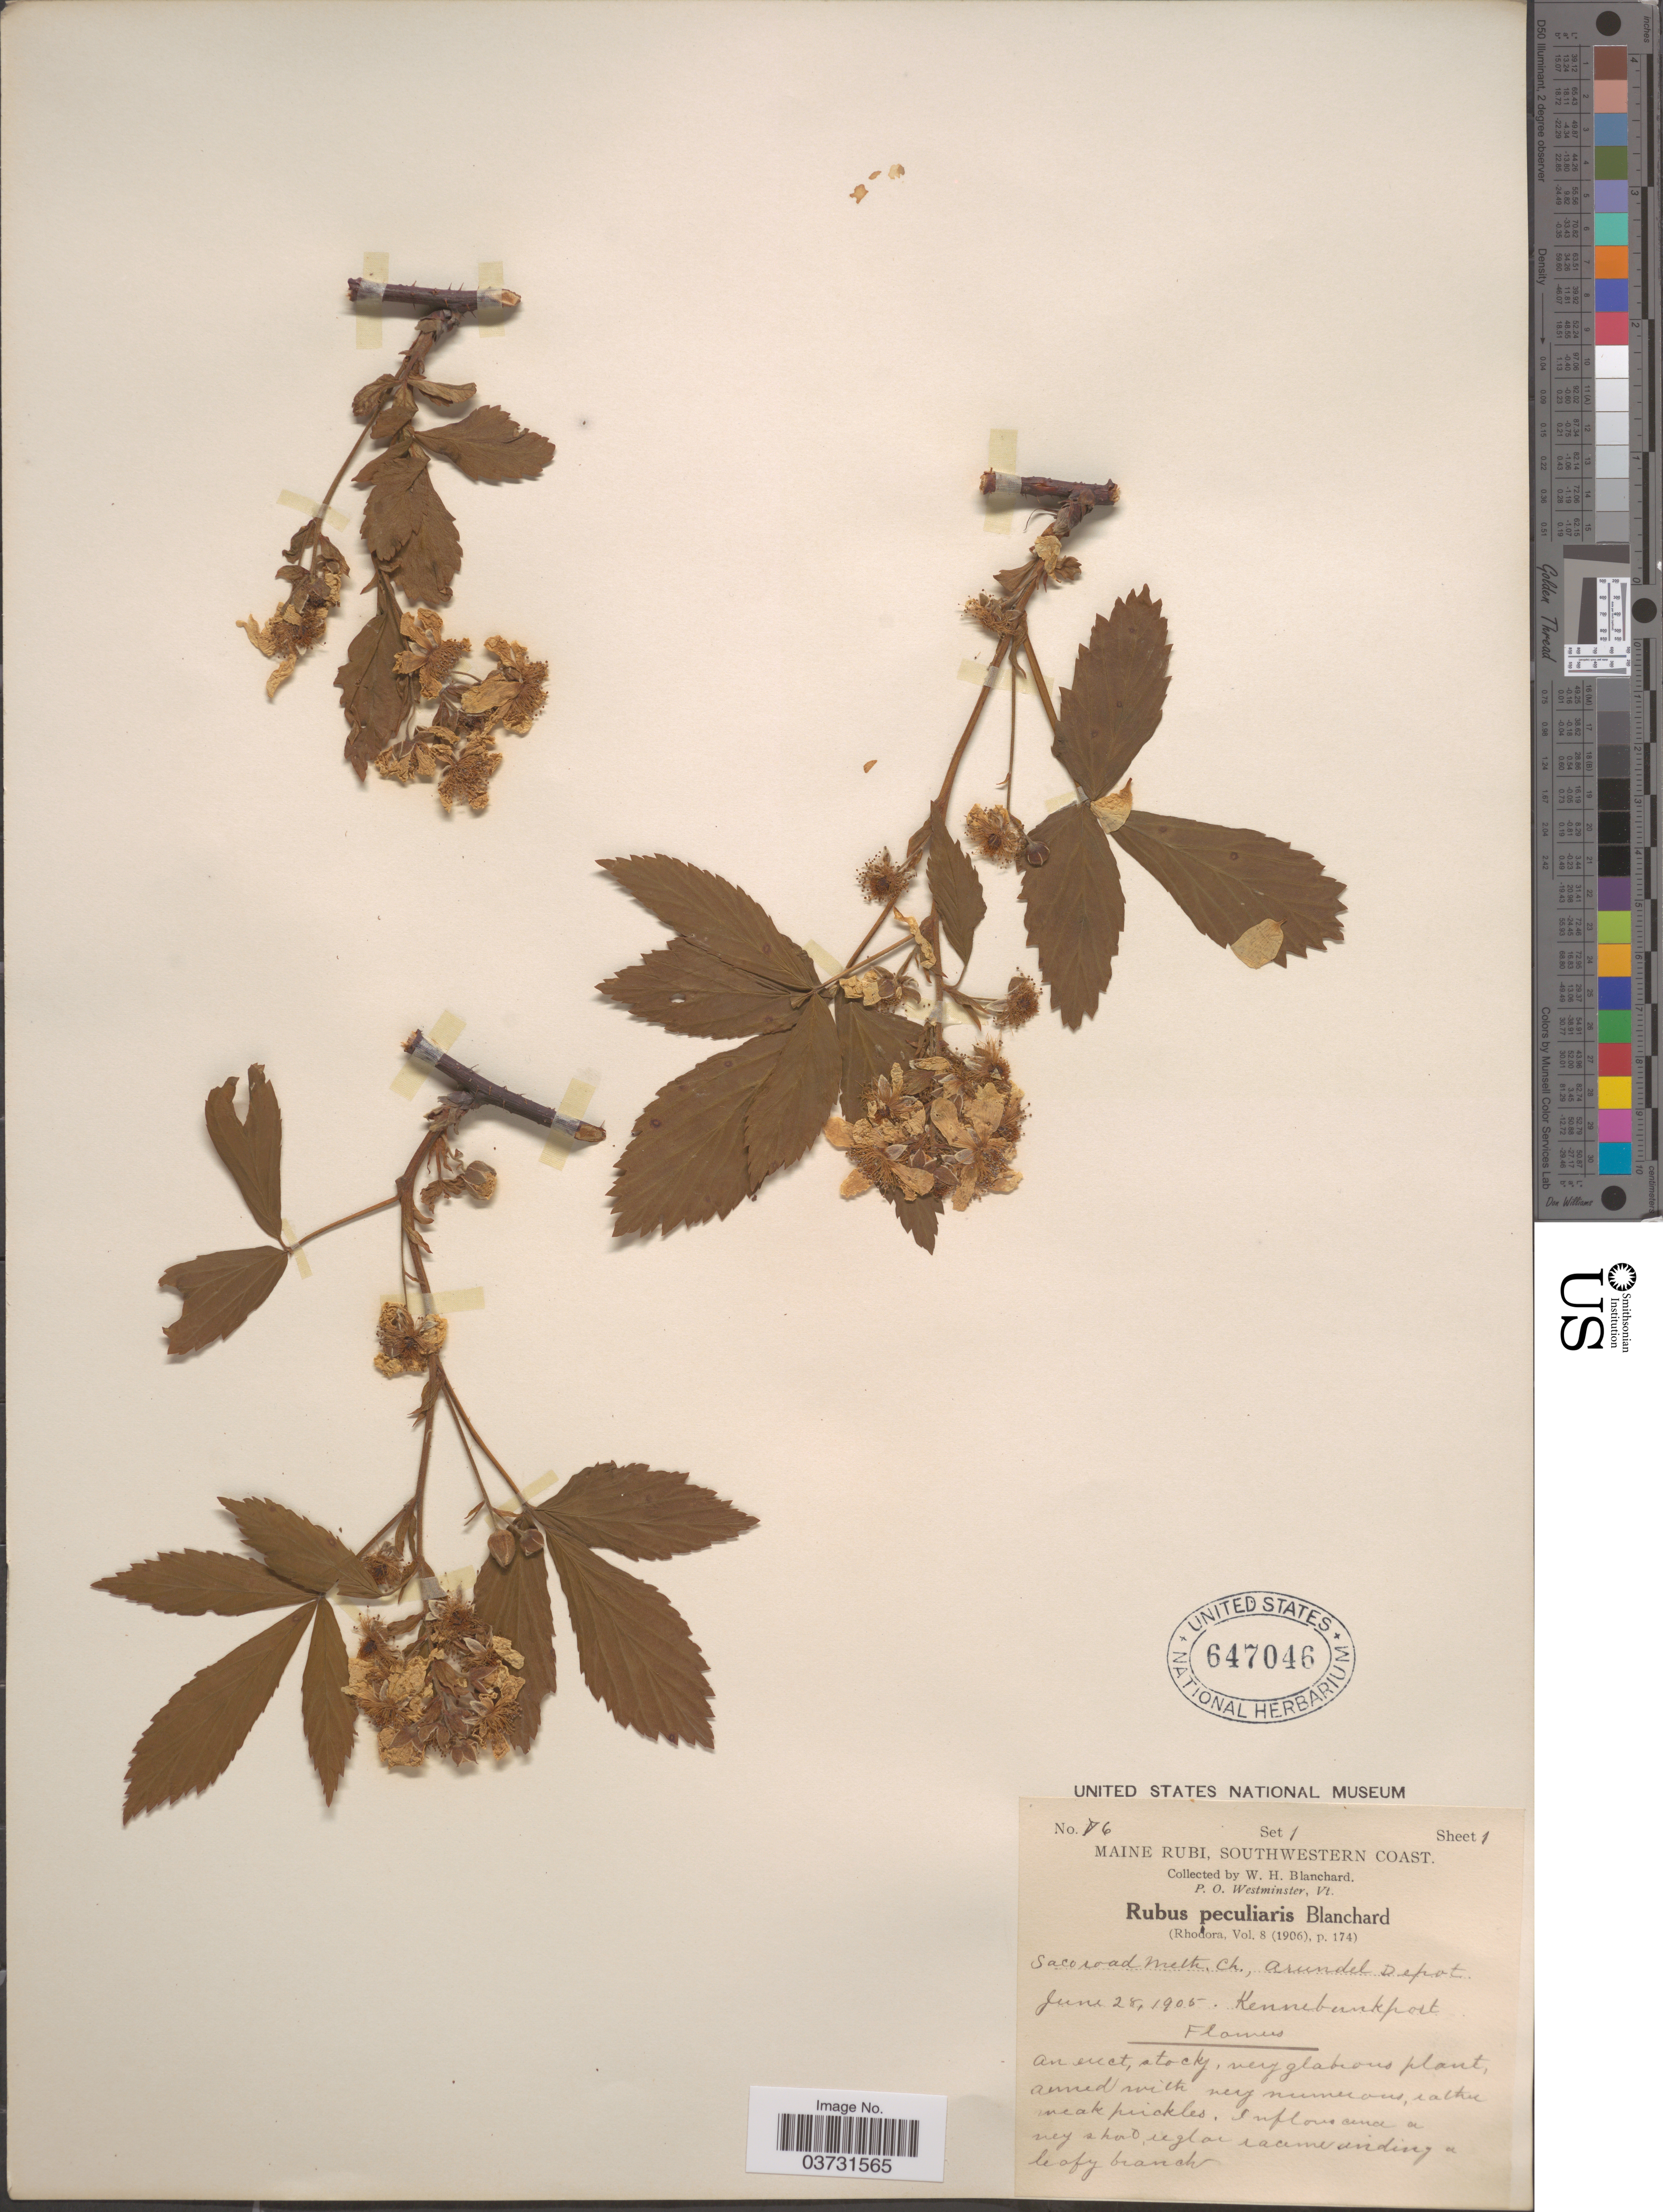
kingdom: Plantae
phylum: Tracheophyta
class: Magnoliopsida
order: Rosales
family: Rosaceae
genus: Rubus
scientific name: Rubus nigricans x R. pergratus Blanch.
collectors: W. H. Blanchard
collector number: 76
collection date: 1905-06-28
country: United States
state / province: Maine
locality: Southwestern Coast. Saco road Meth, Ch., Arundel Depot. Kennebunkport.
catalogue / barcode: US 647046